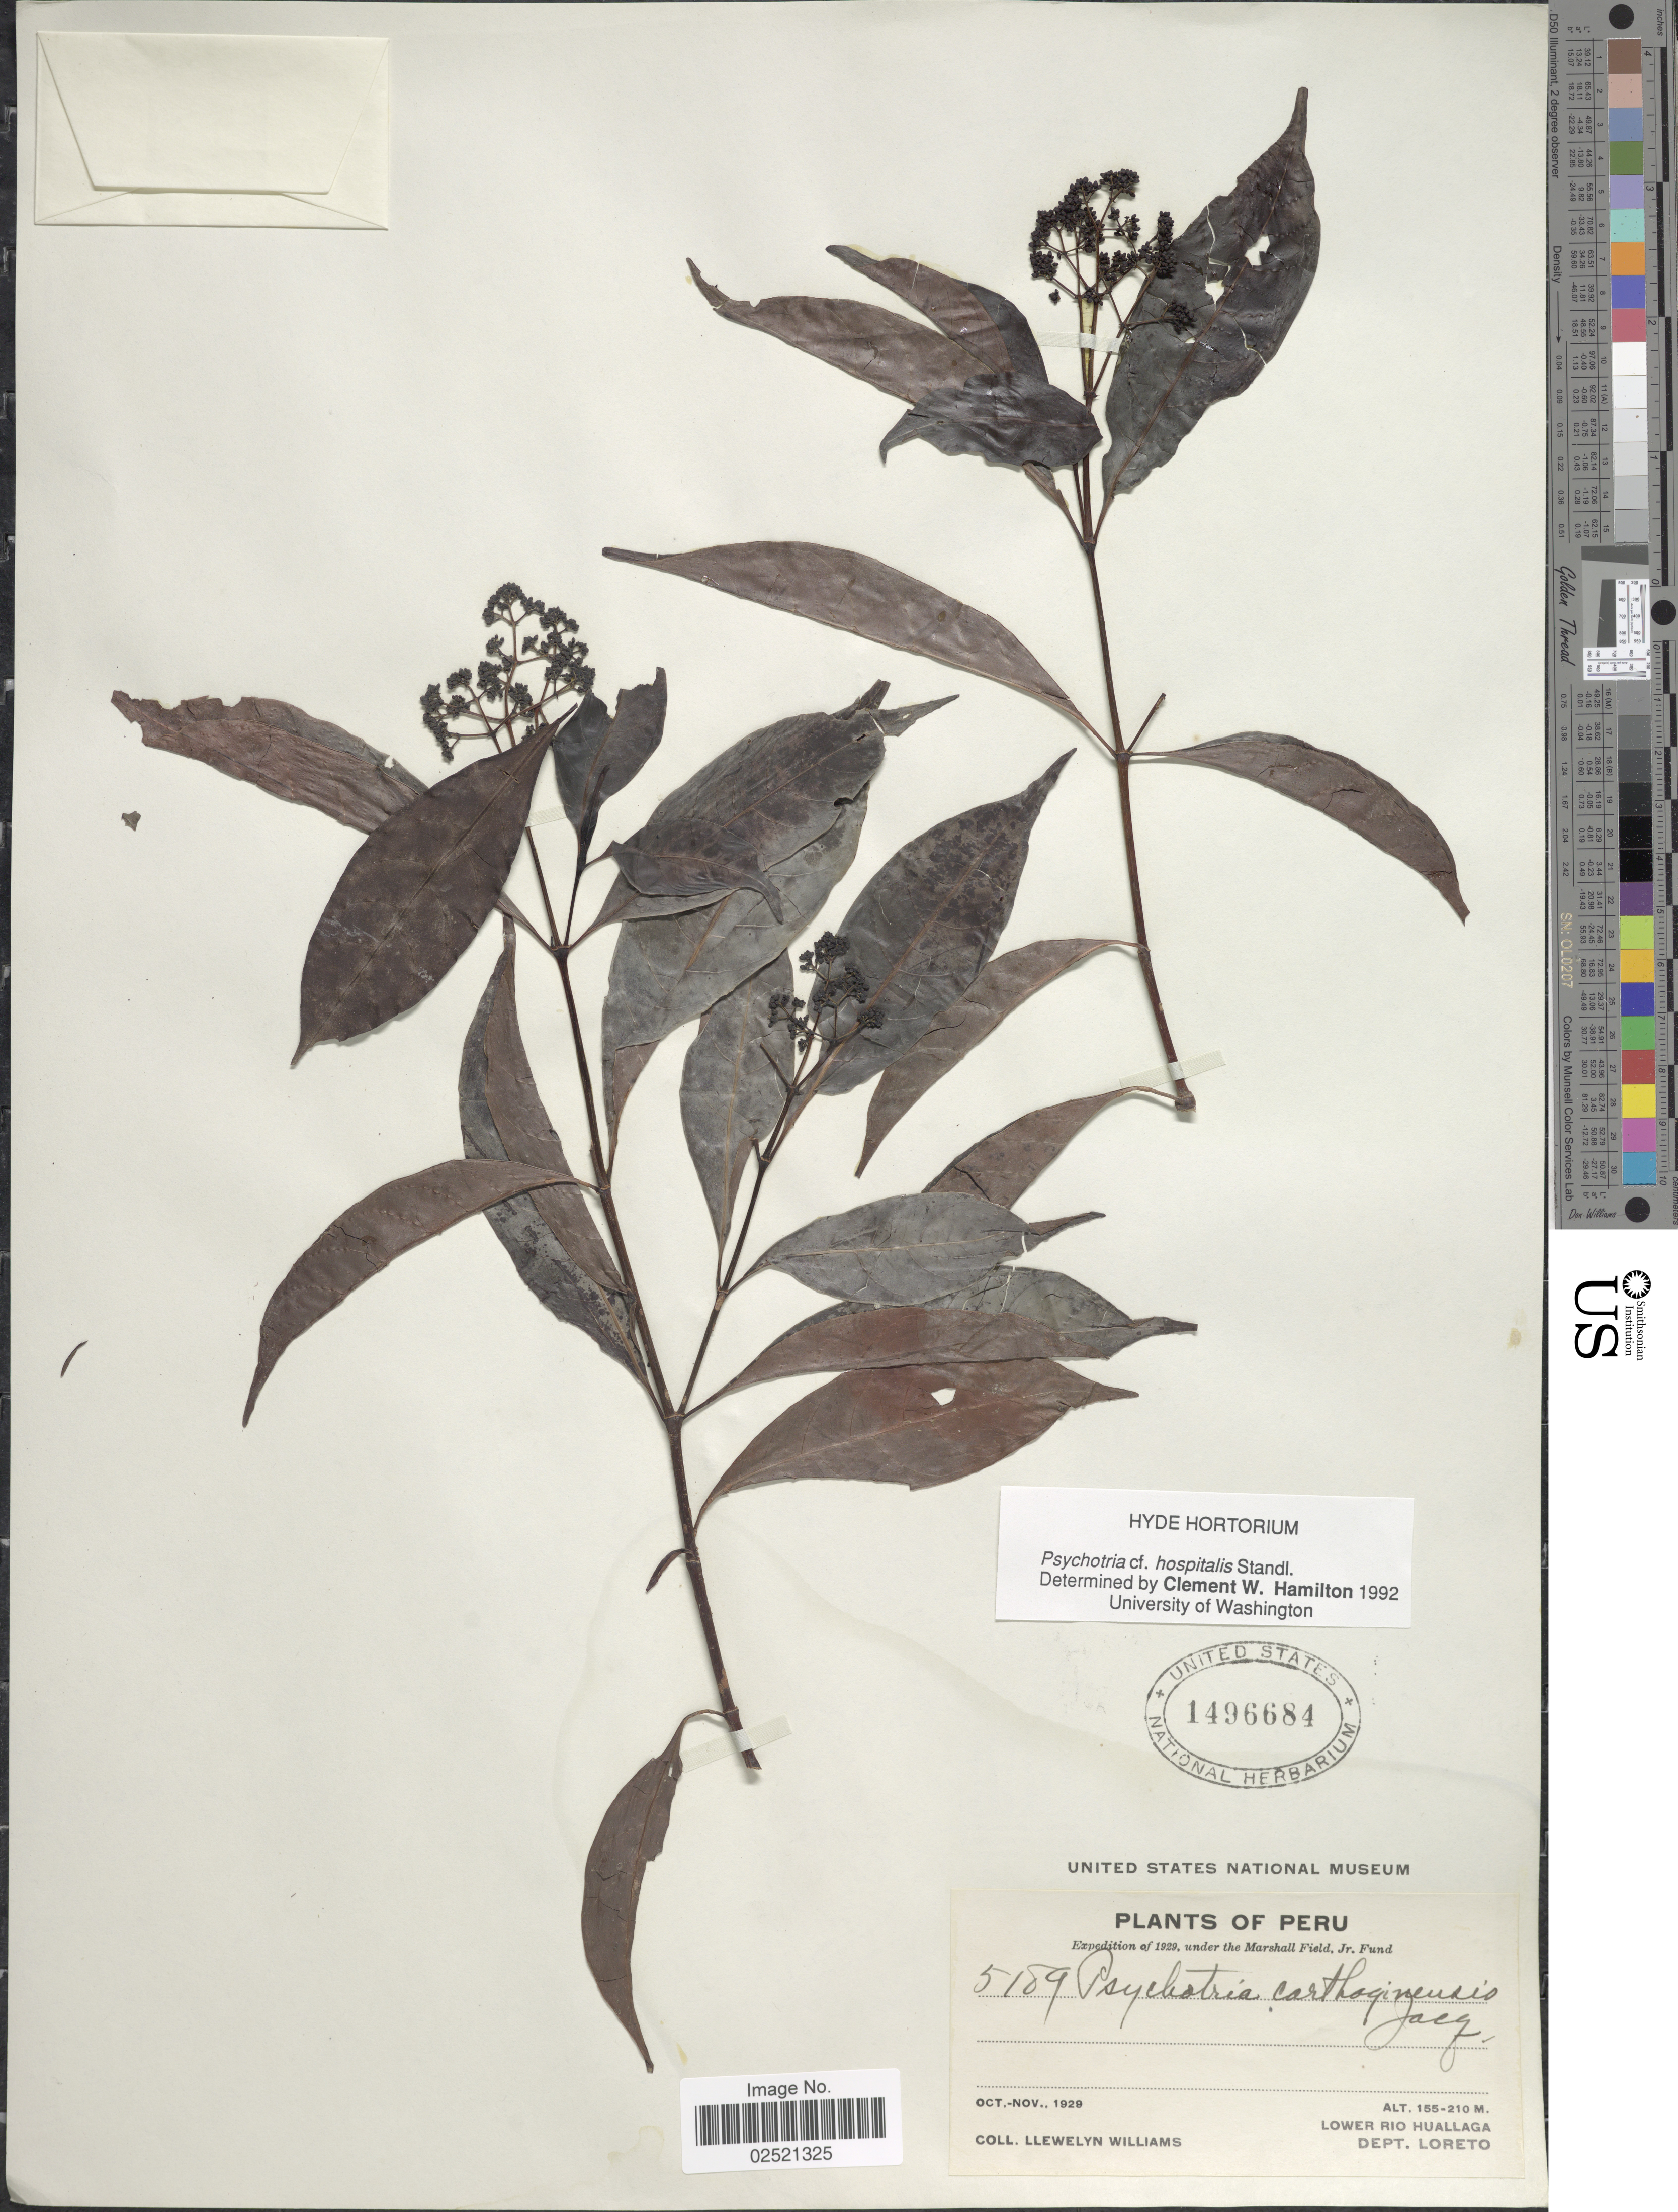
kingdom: Plantae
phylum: Tracheophyta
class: Magnoliopsida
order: Gentianales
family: Rubiaceae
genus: Psychotria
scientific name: Psychotria hospitalis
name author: Standl.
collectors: Ll. Williams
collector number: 5189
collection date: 1929-10/1929-11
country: Peru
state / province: Loreto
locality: Lower Rio Huallaga.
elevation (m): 155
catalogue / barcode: US 1496684